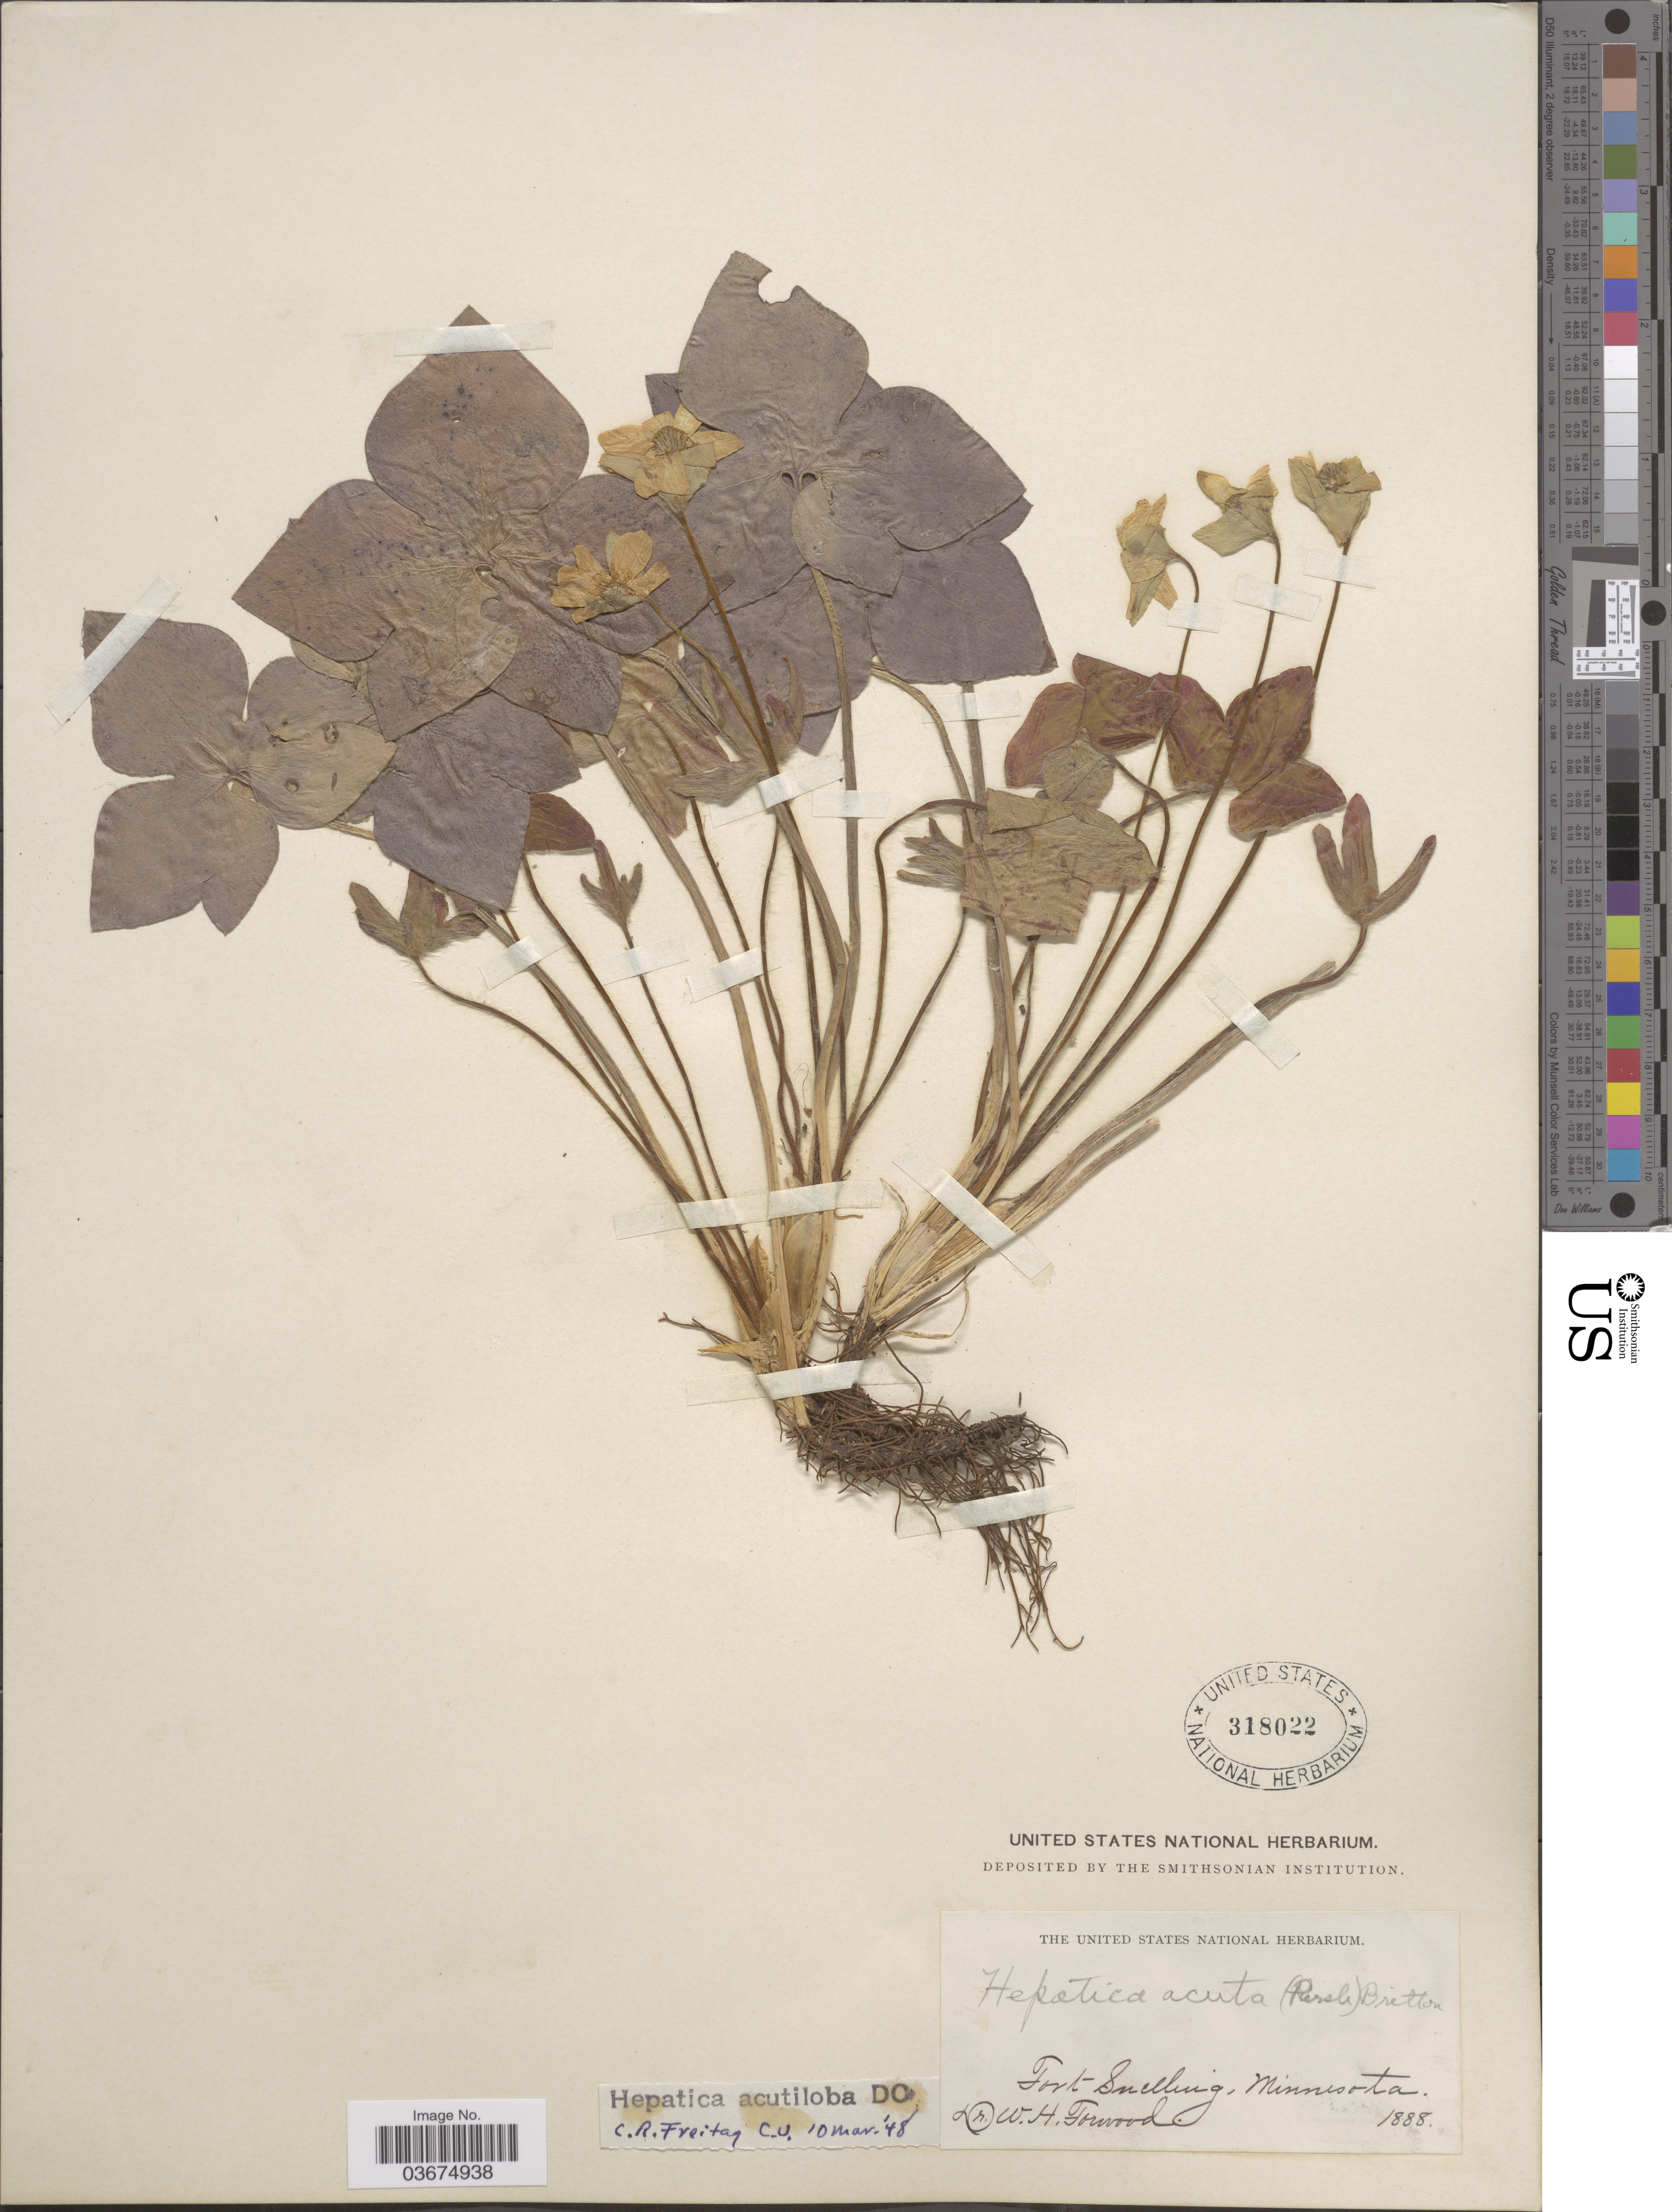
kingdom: Plantae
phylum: Tracheophyta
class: Magnoliopsida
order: Ranunculales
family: Ranunculaceae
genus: Hepatica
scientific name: Hepatica acutiloba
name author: DC.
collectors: W. Forwood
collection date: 1888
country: United States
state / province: Minnesota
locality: Fort Snelling.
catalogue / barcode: US 318022